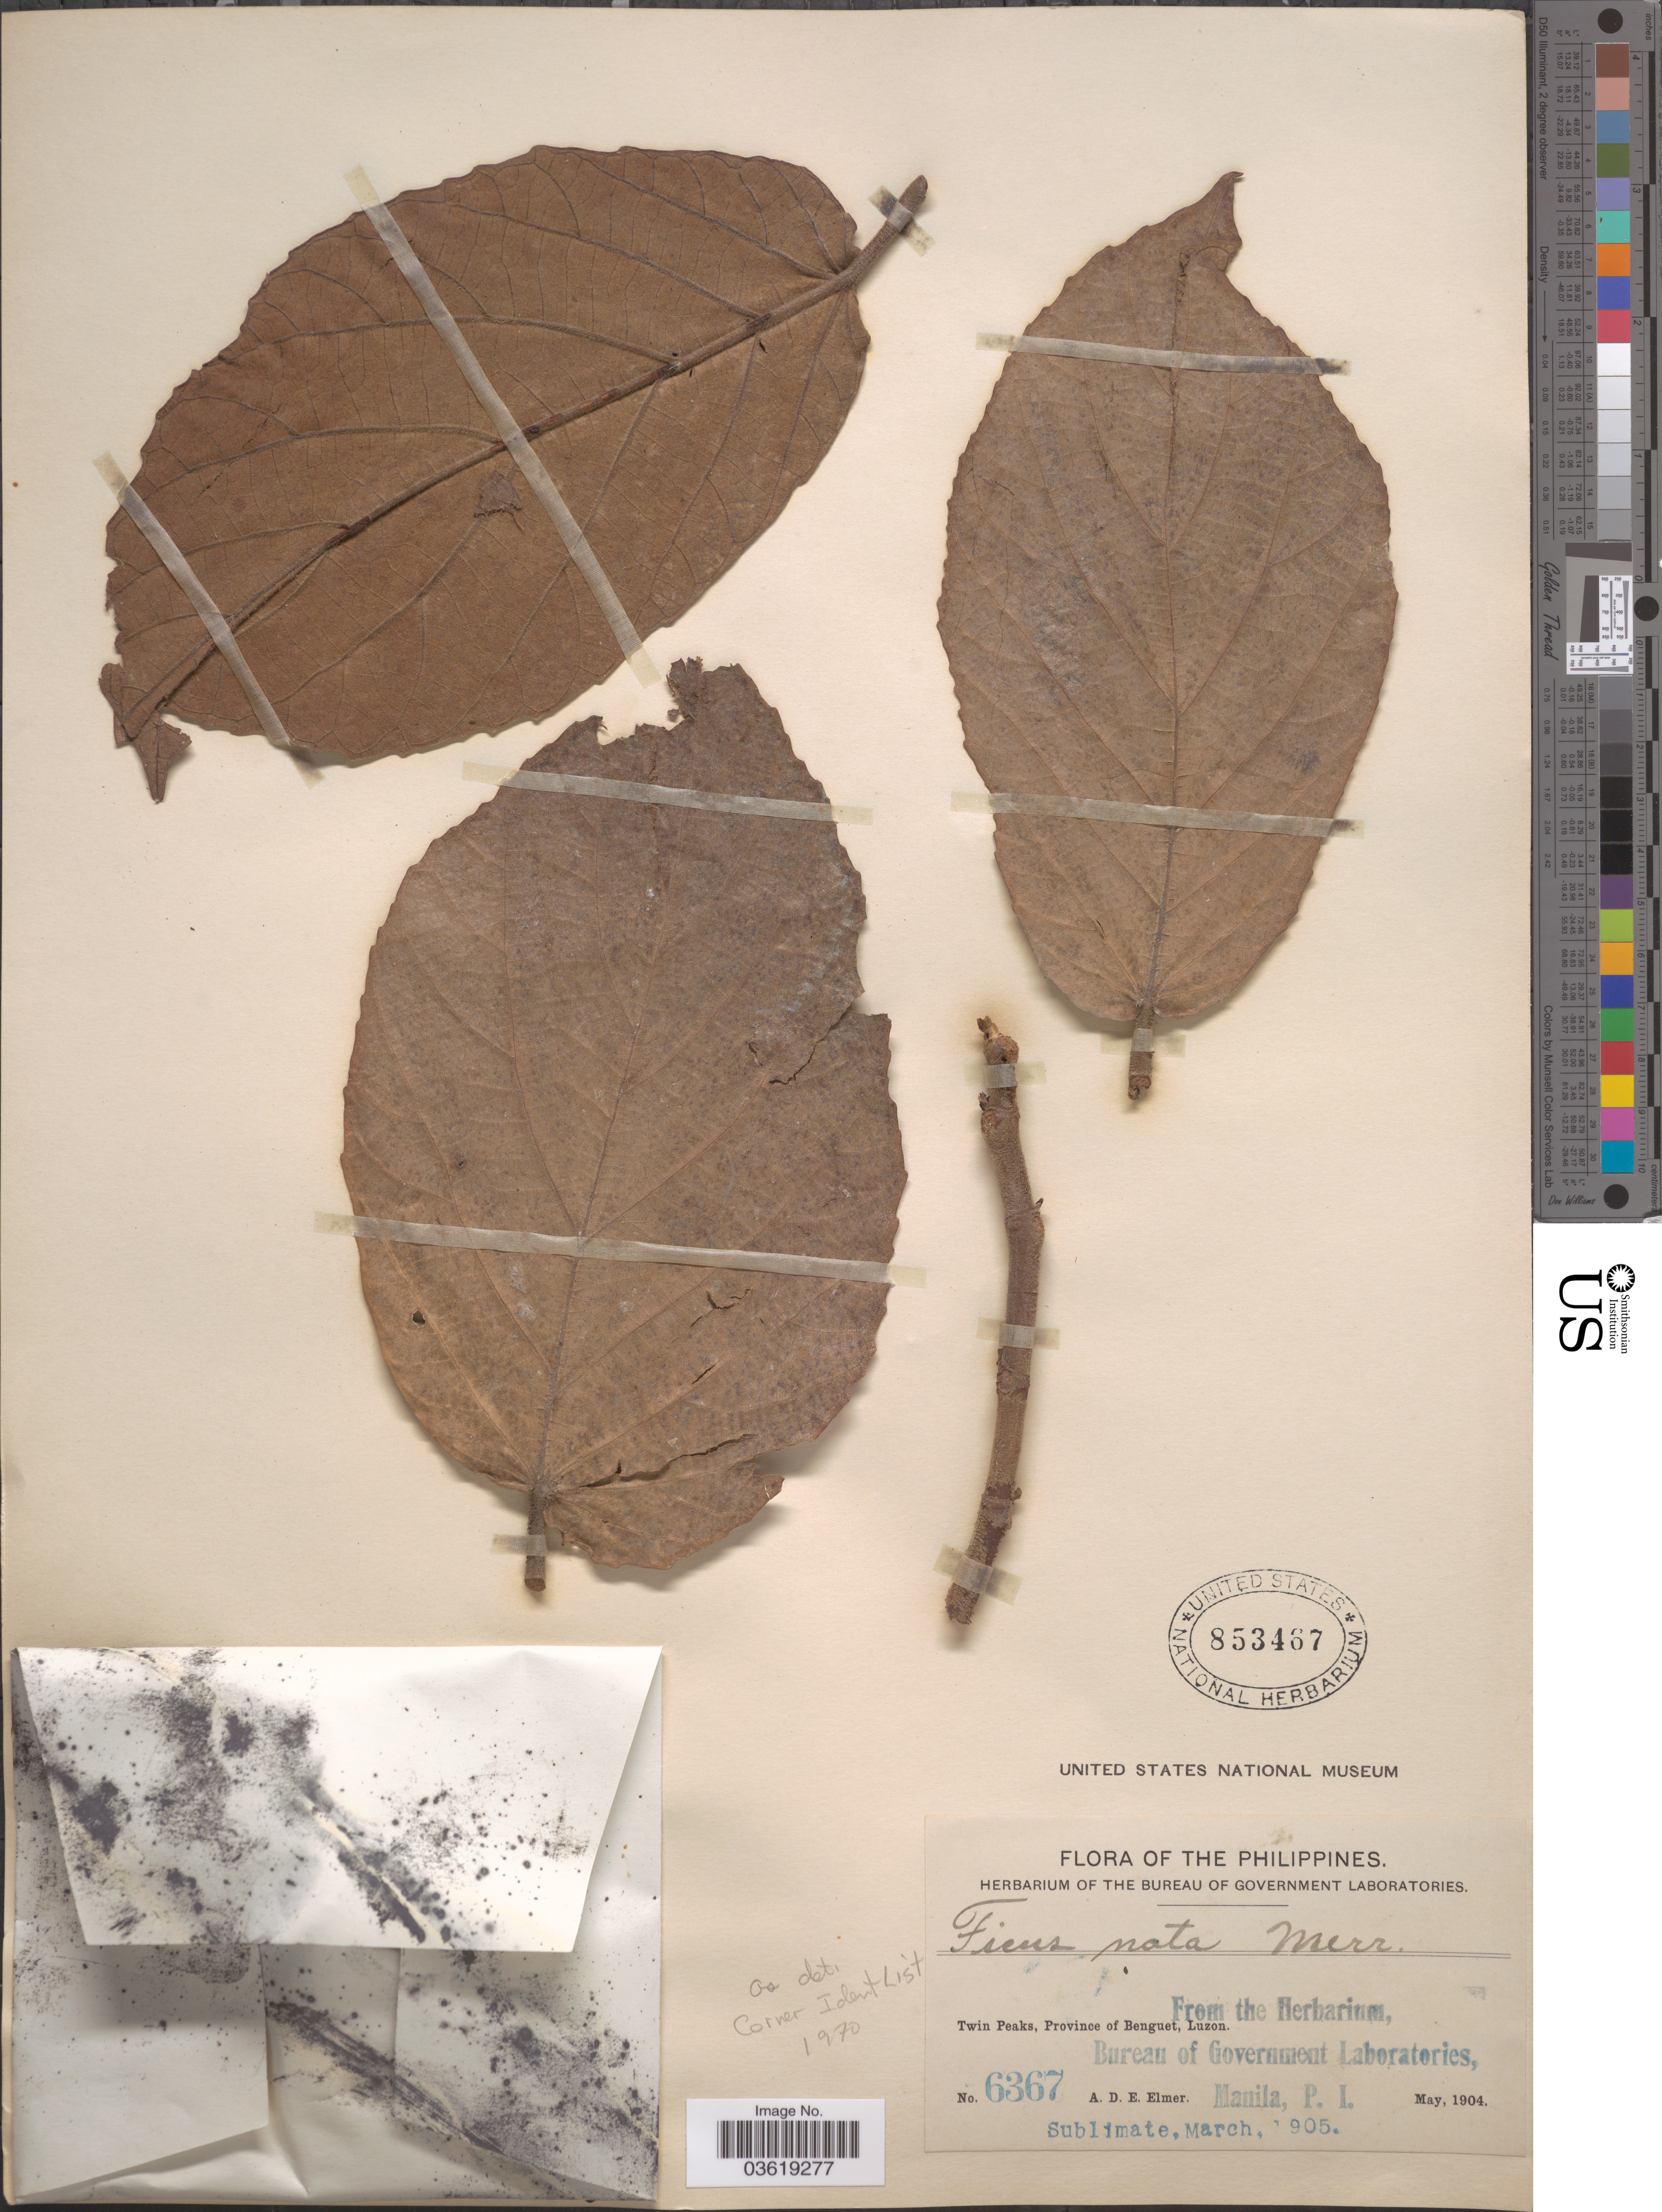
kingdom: Plantae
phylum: Tracheophyta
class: Magnoliopsida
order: Rosales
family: Moraceae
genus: Ficus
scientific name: Ficus nota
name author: (C.E. Blanco) Merr.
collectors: A. D. E. Elmer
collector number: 6367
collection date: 1904-05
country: Philippines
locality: Twin Peaks, Province of Benguet, Luzon.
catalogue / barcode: US 853467